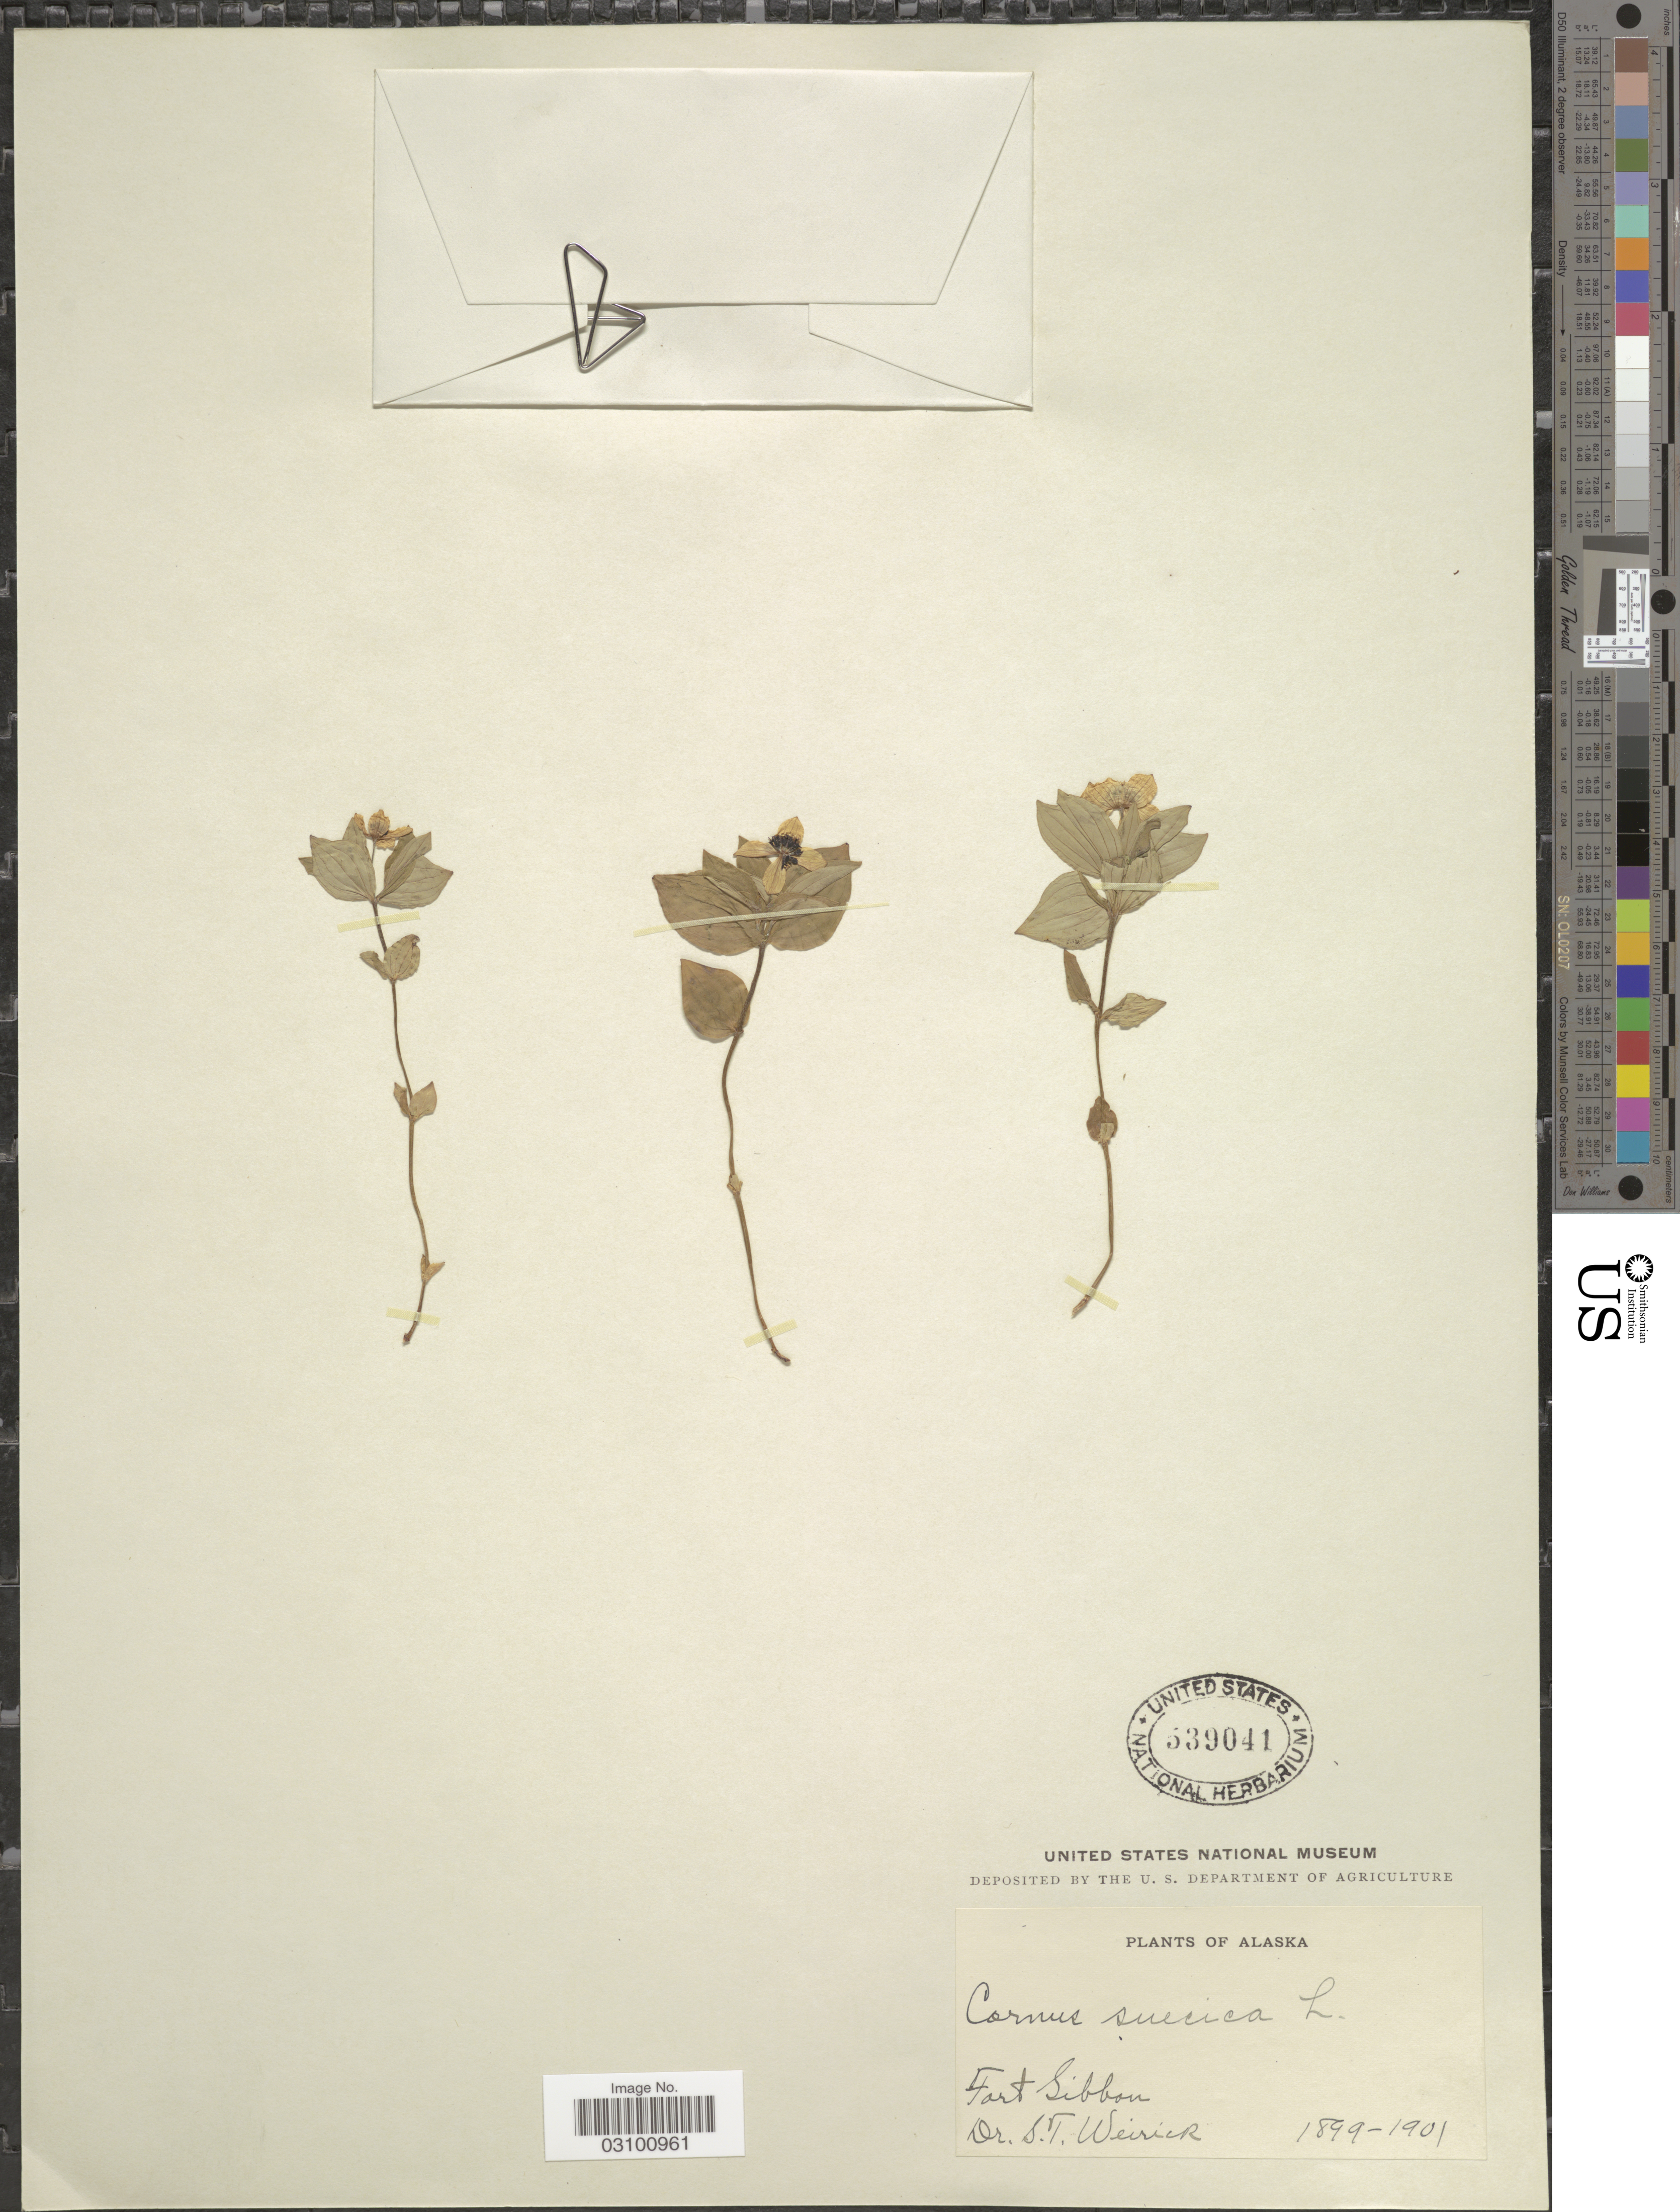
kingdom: Plantae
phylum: Tracheophyta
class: Magnoliopsida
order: Cornales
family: Cornaceae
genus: Cornus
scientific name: Cornus suecica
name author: L.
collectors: S. Weirick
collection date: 1899/1901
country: United States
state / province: Alaska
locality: Fort Gibbon.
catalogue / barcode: US 539041